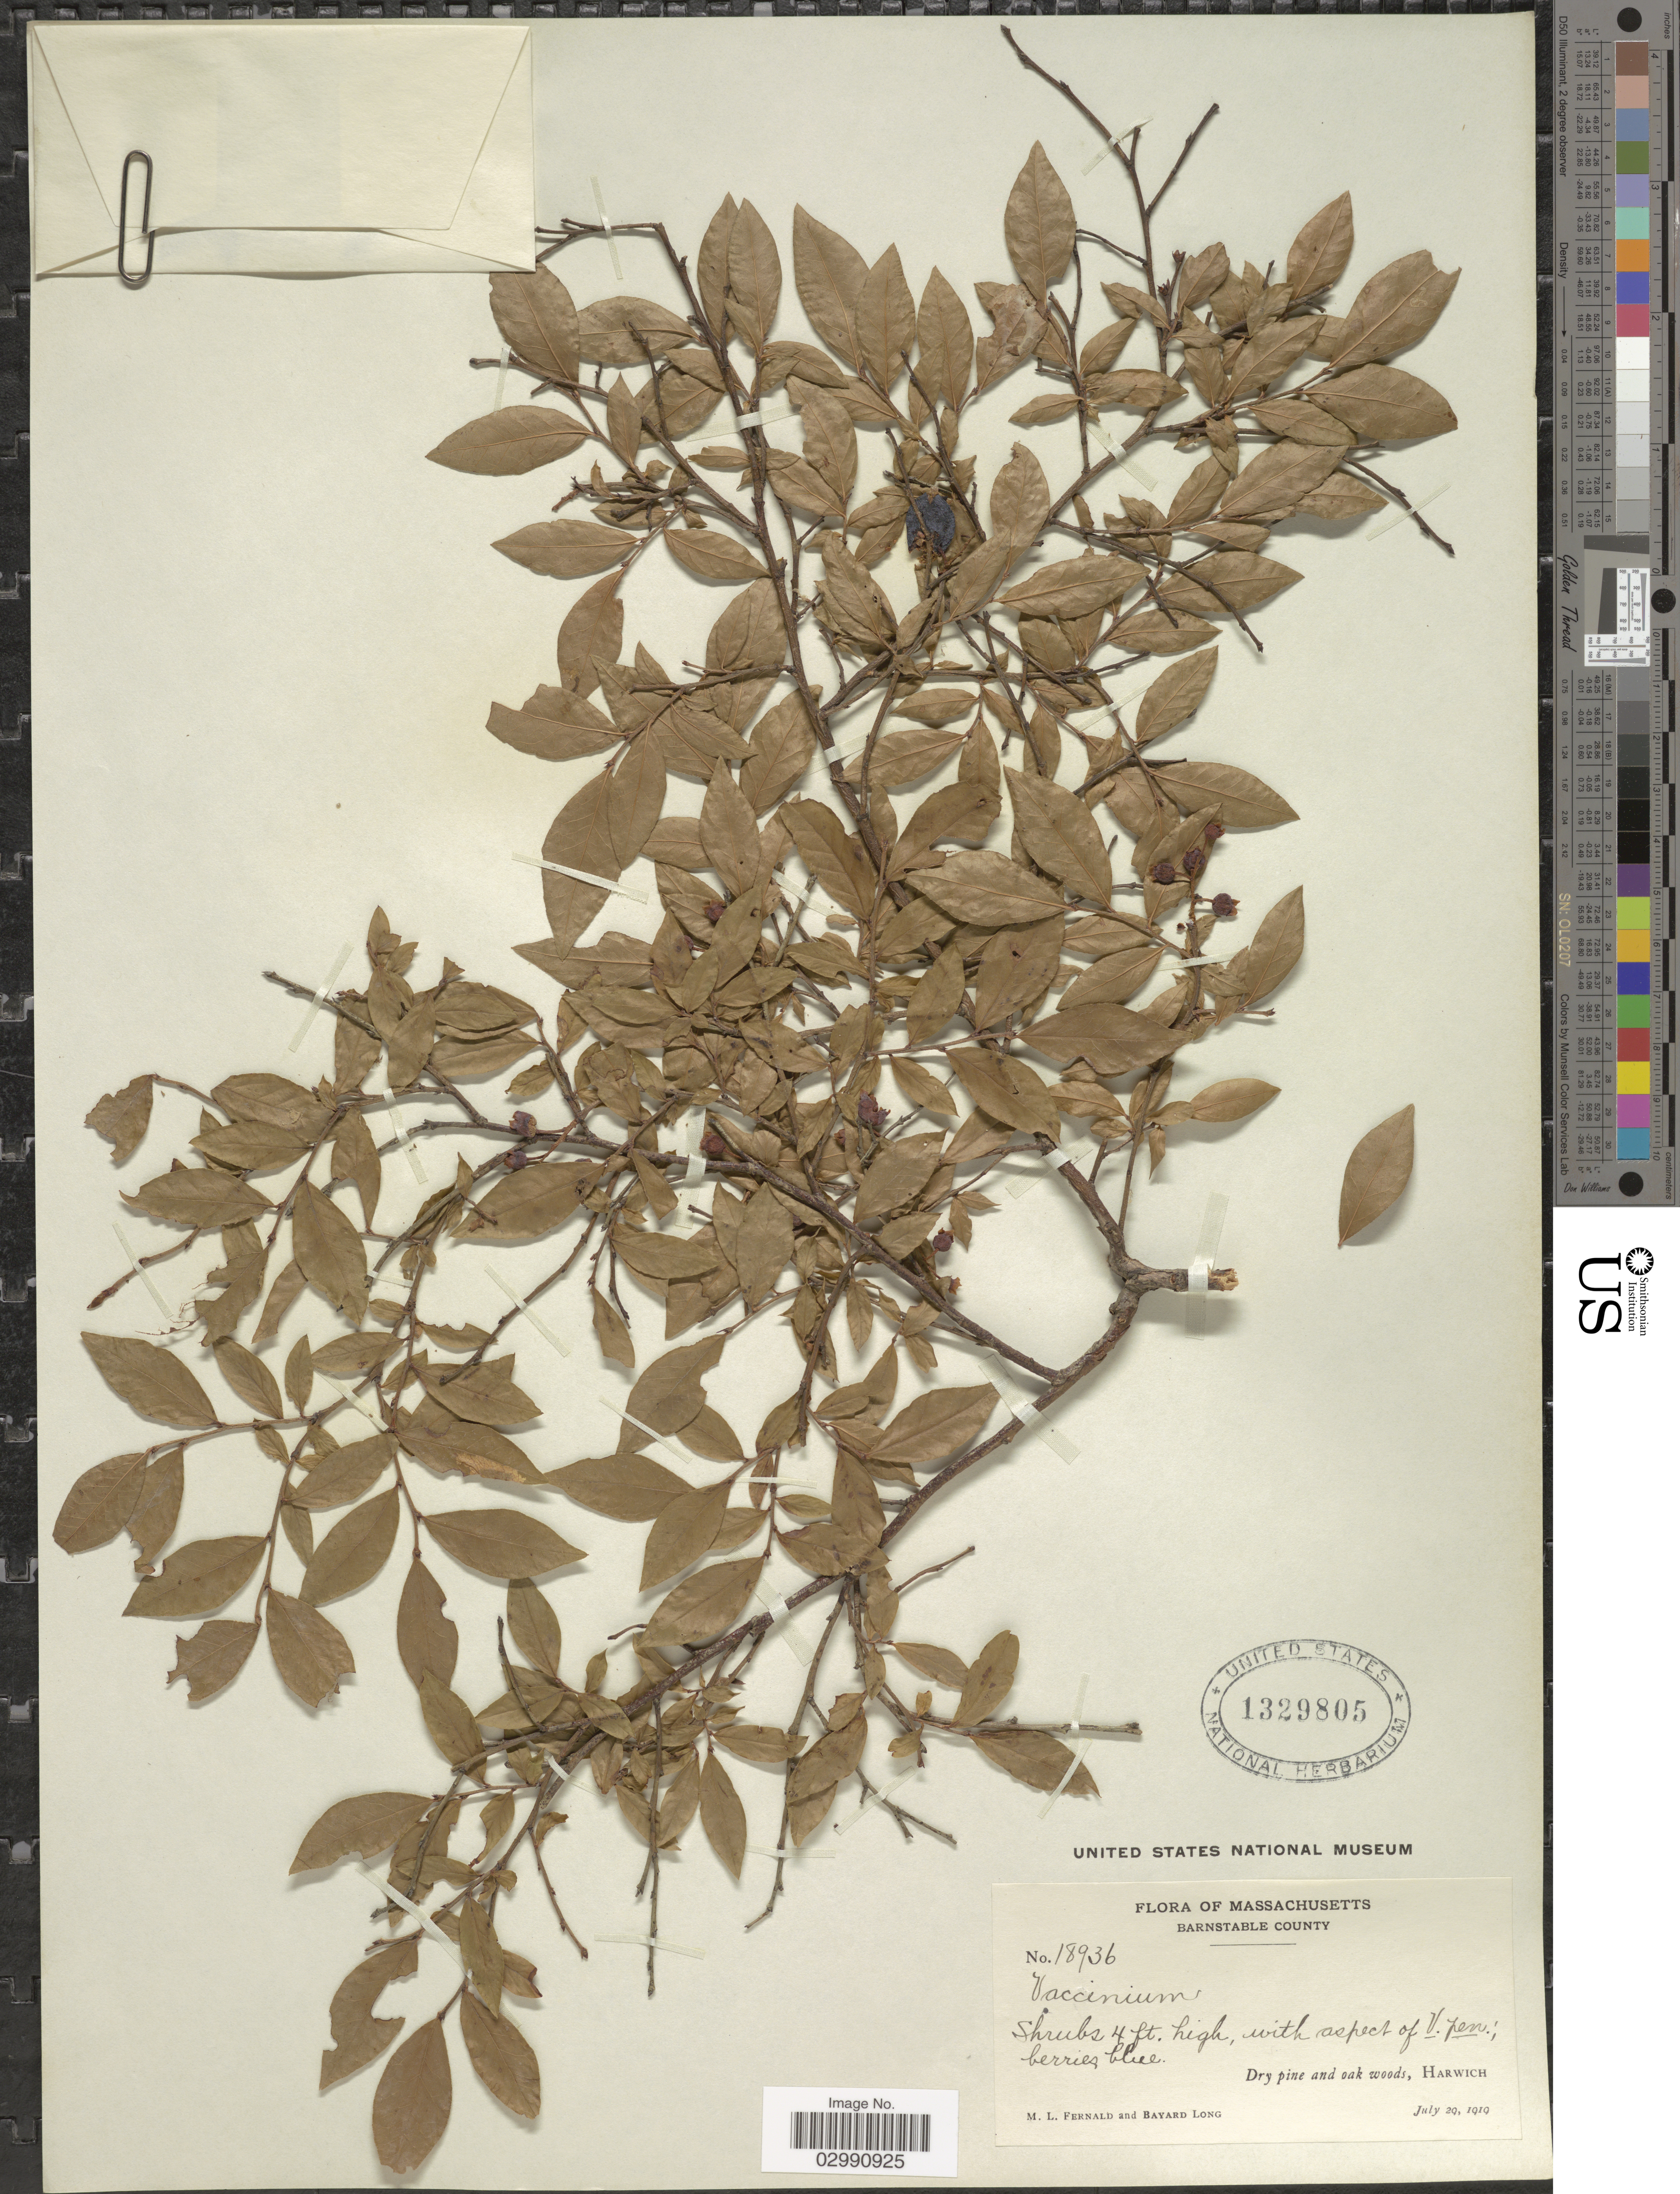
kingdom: Plantae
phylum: Tracheophyta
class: Magnoliopsida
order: Ericales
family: Ericaceae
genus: Vaccinium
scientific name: Vaccinium sp.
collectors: M. L. Fernald & B. Long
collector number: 18936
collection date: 1919-07-29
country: United States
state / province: Massachusetts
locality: Barnstable County. Dry pine and oak woods, Harwich.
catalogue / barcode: US 1329805